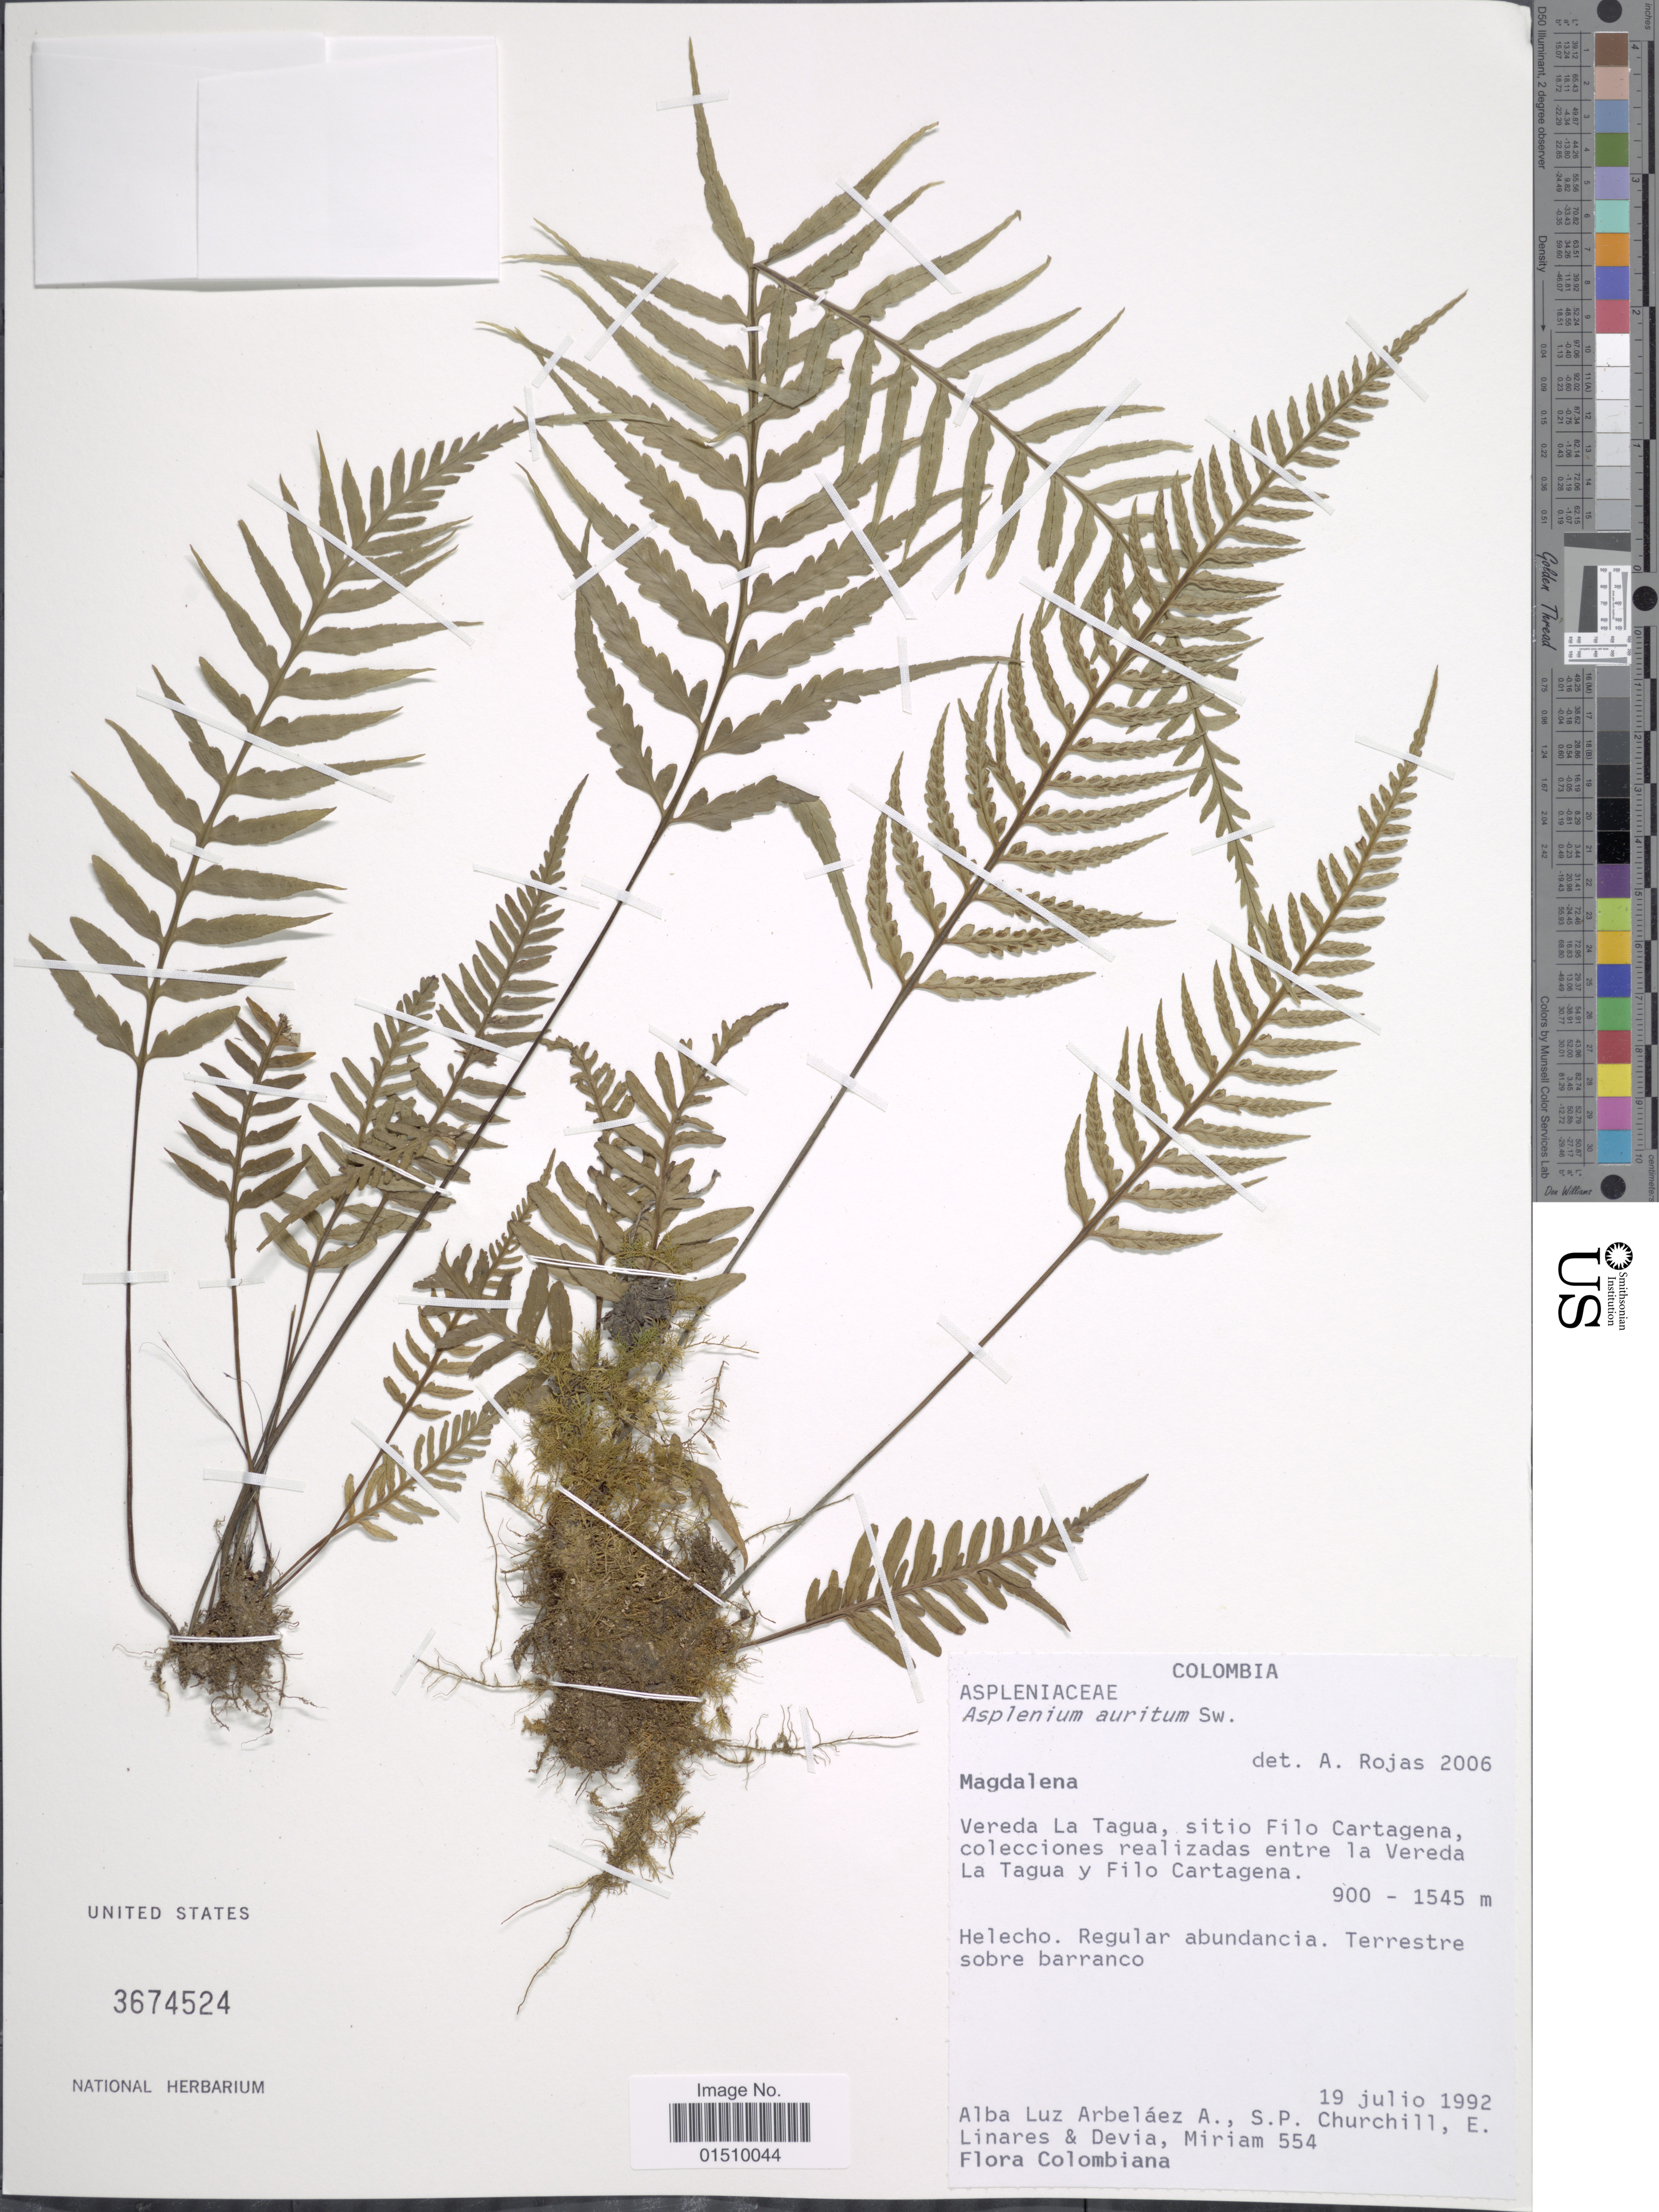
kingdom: Plantae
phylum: Tracheophyta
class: Polypodiopsida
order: Polypodiales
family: Aspleniaceae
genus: Asplenium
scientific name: Asplenium auritum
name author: Sw.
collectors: A. L. Arbelaez, S. Churchill, E. Linares, E. Linares & D. Miriam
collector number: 554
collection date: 1992-07-19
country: Colombia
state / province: Magdalena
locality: Colombia, Vereda La Tagua, sitio Filo Cartagena, colecciones realizadas entre la Vereda La Tagua y Filio Cartagena.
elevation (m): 900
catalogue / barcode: US 3674524